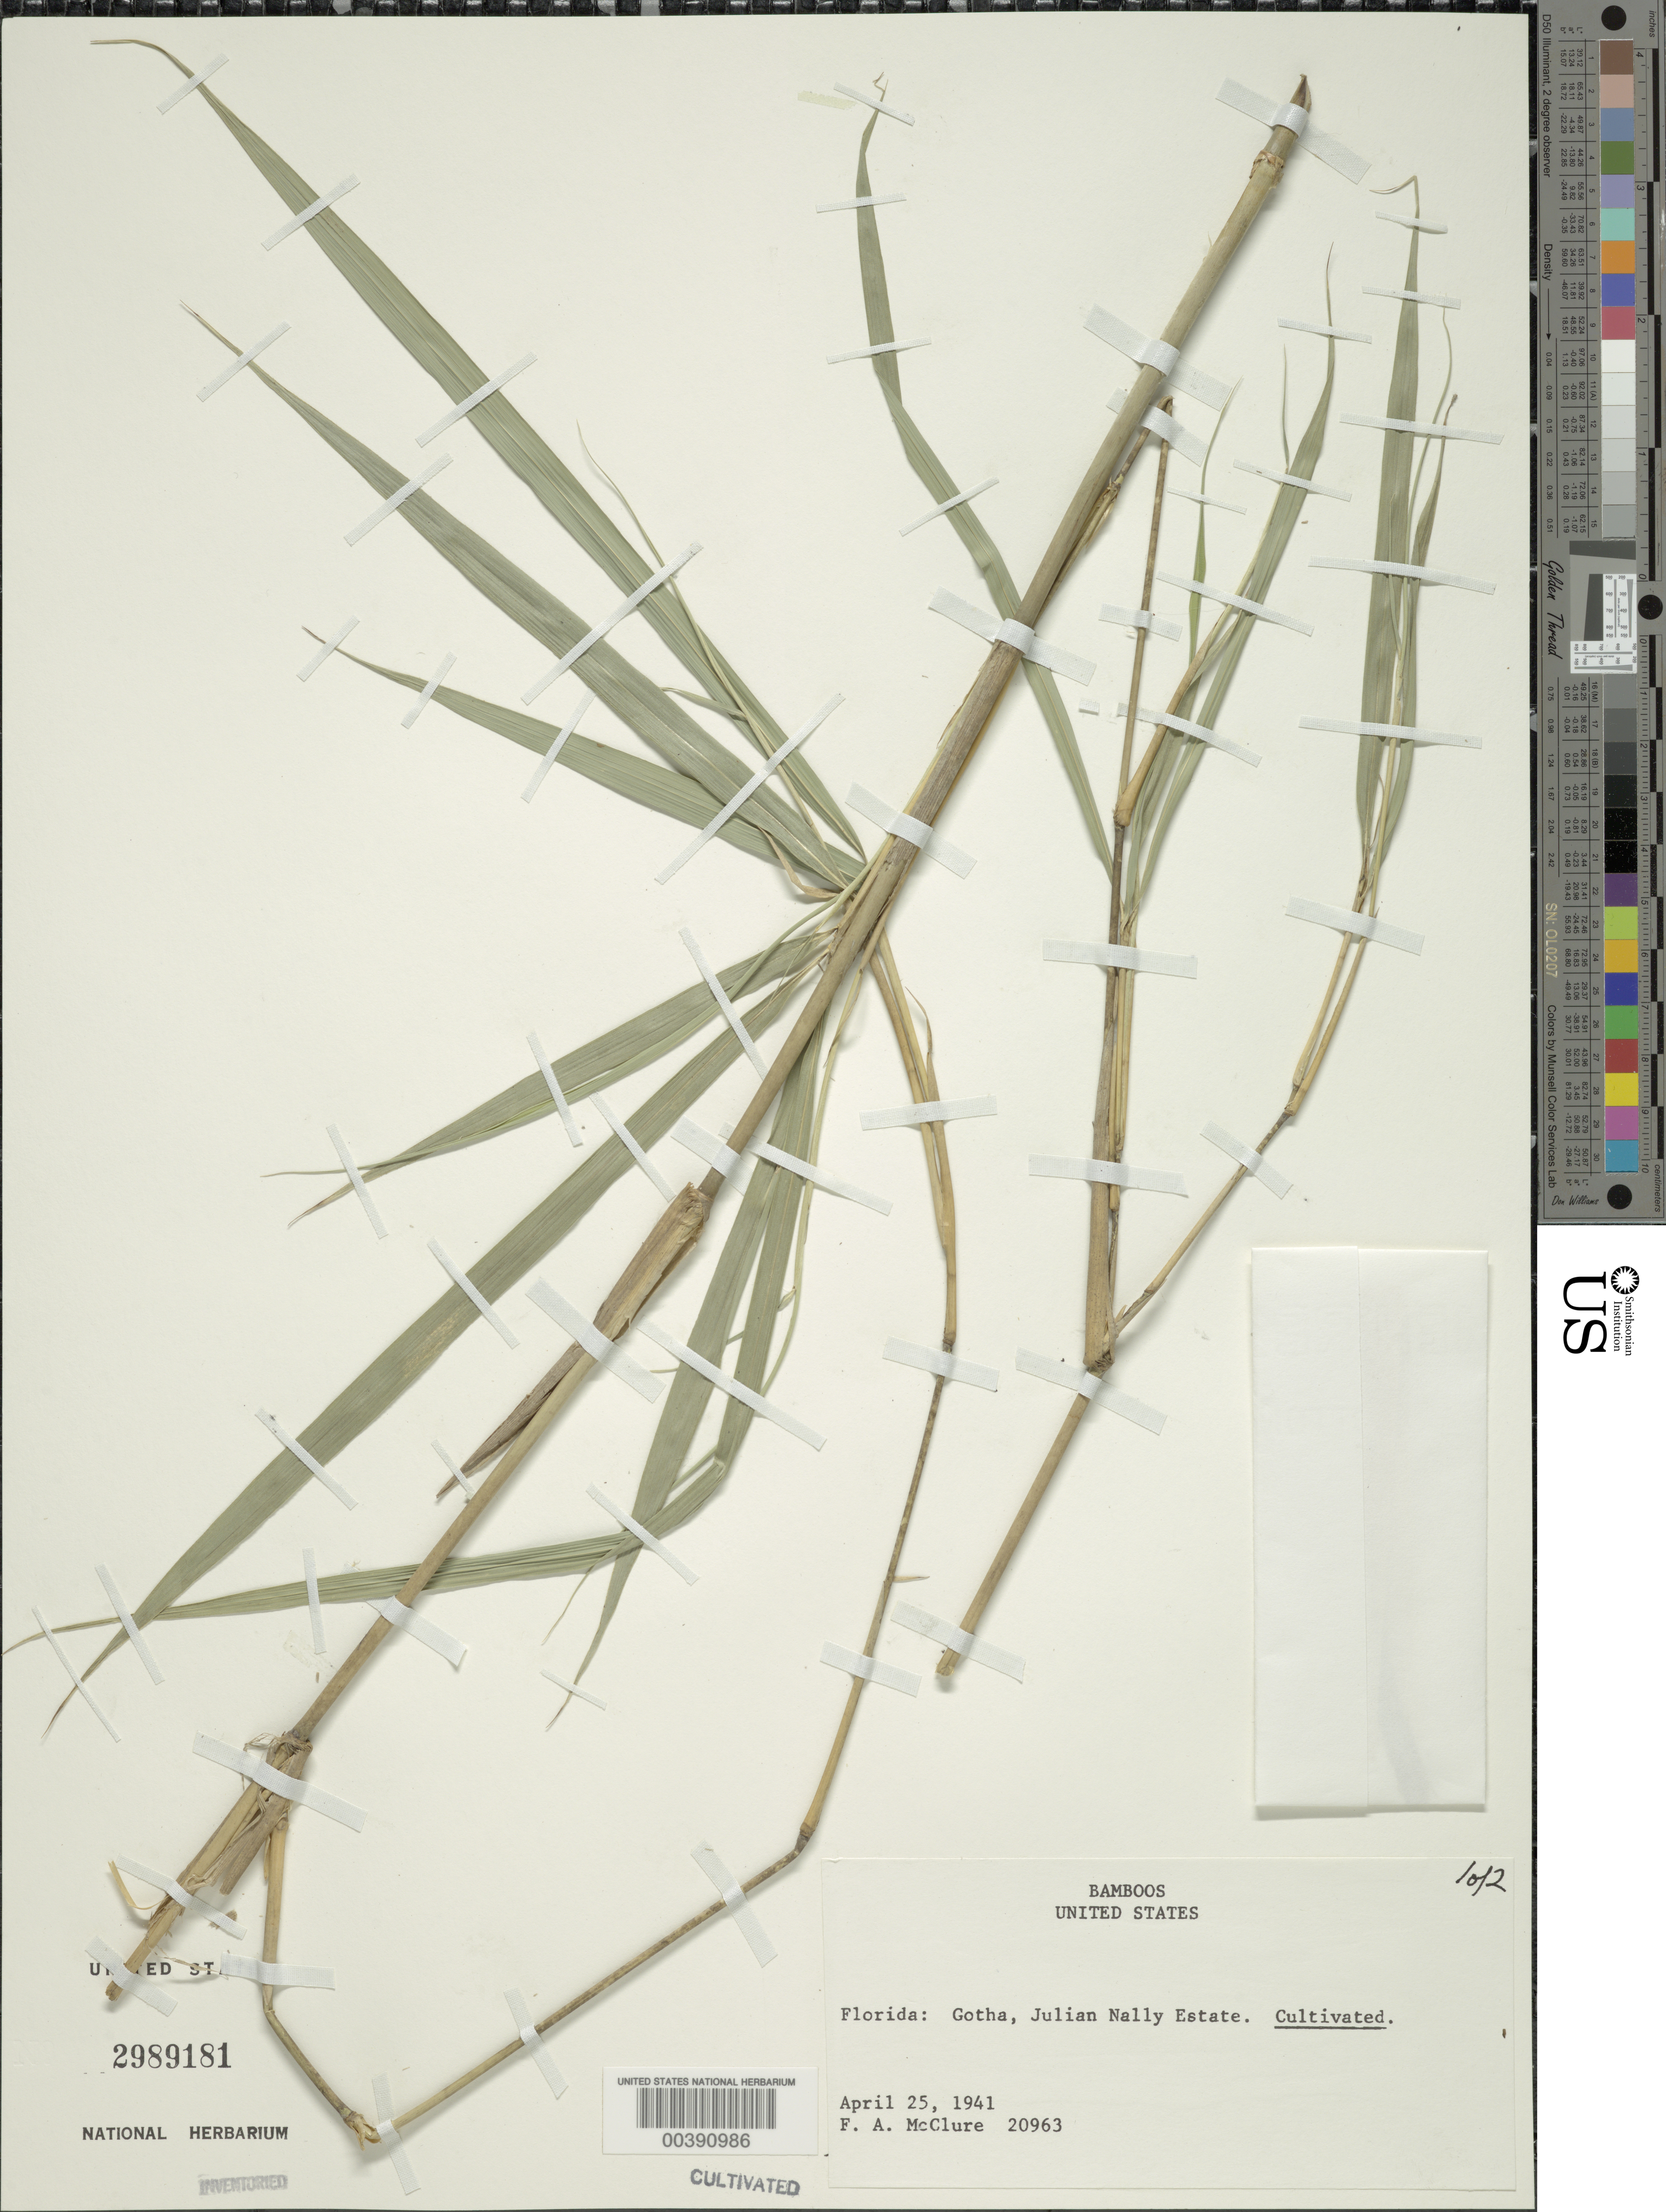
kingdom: Plantae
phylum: Tracheophyta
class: Liliopsida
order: Poales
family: Poaceae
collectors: F. A. McClure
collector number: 20963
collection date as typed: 25 Apr 1941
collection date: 1941-04-25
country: United States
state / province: Florida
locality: Gotha, Julian Nally Estate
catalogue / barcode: US 2989181